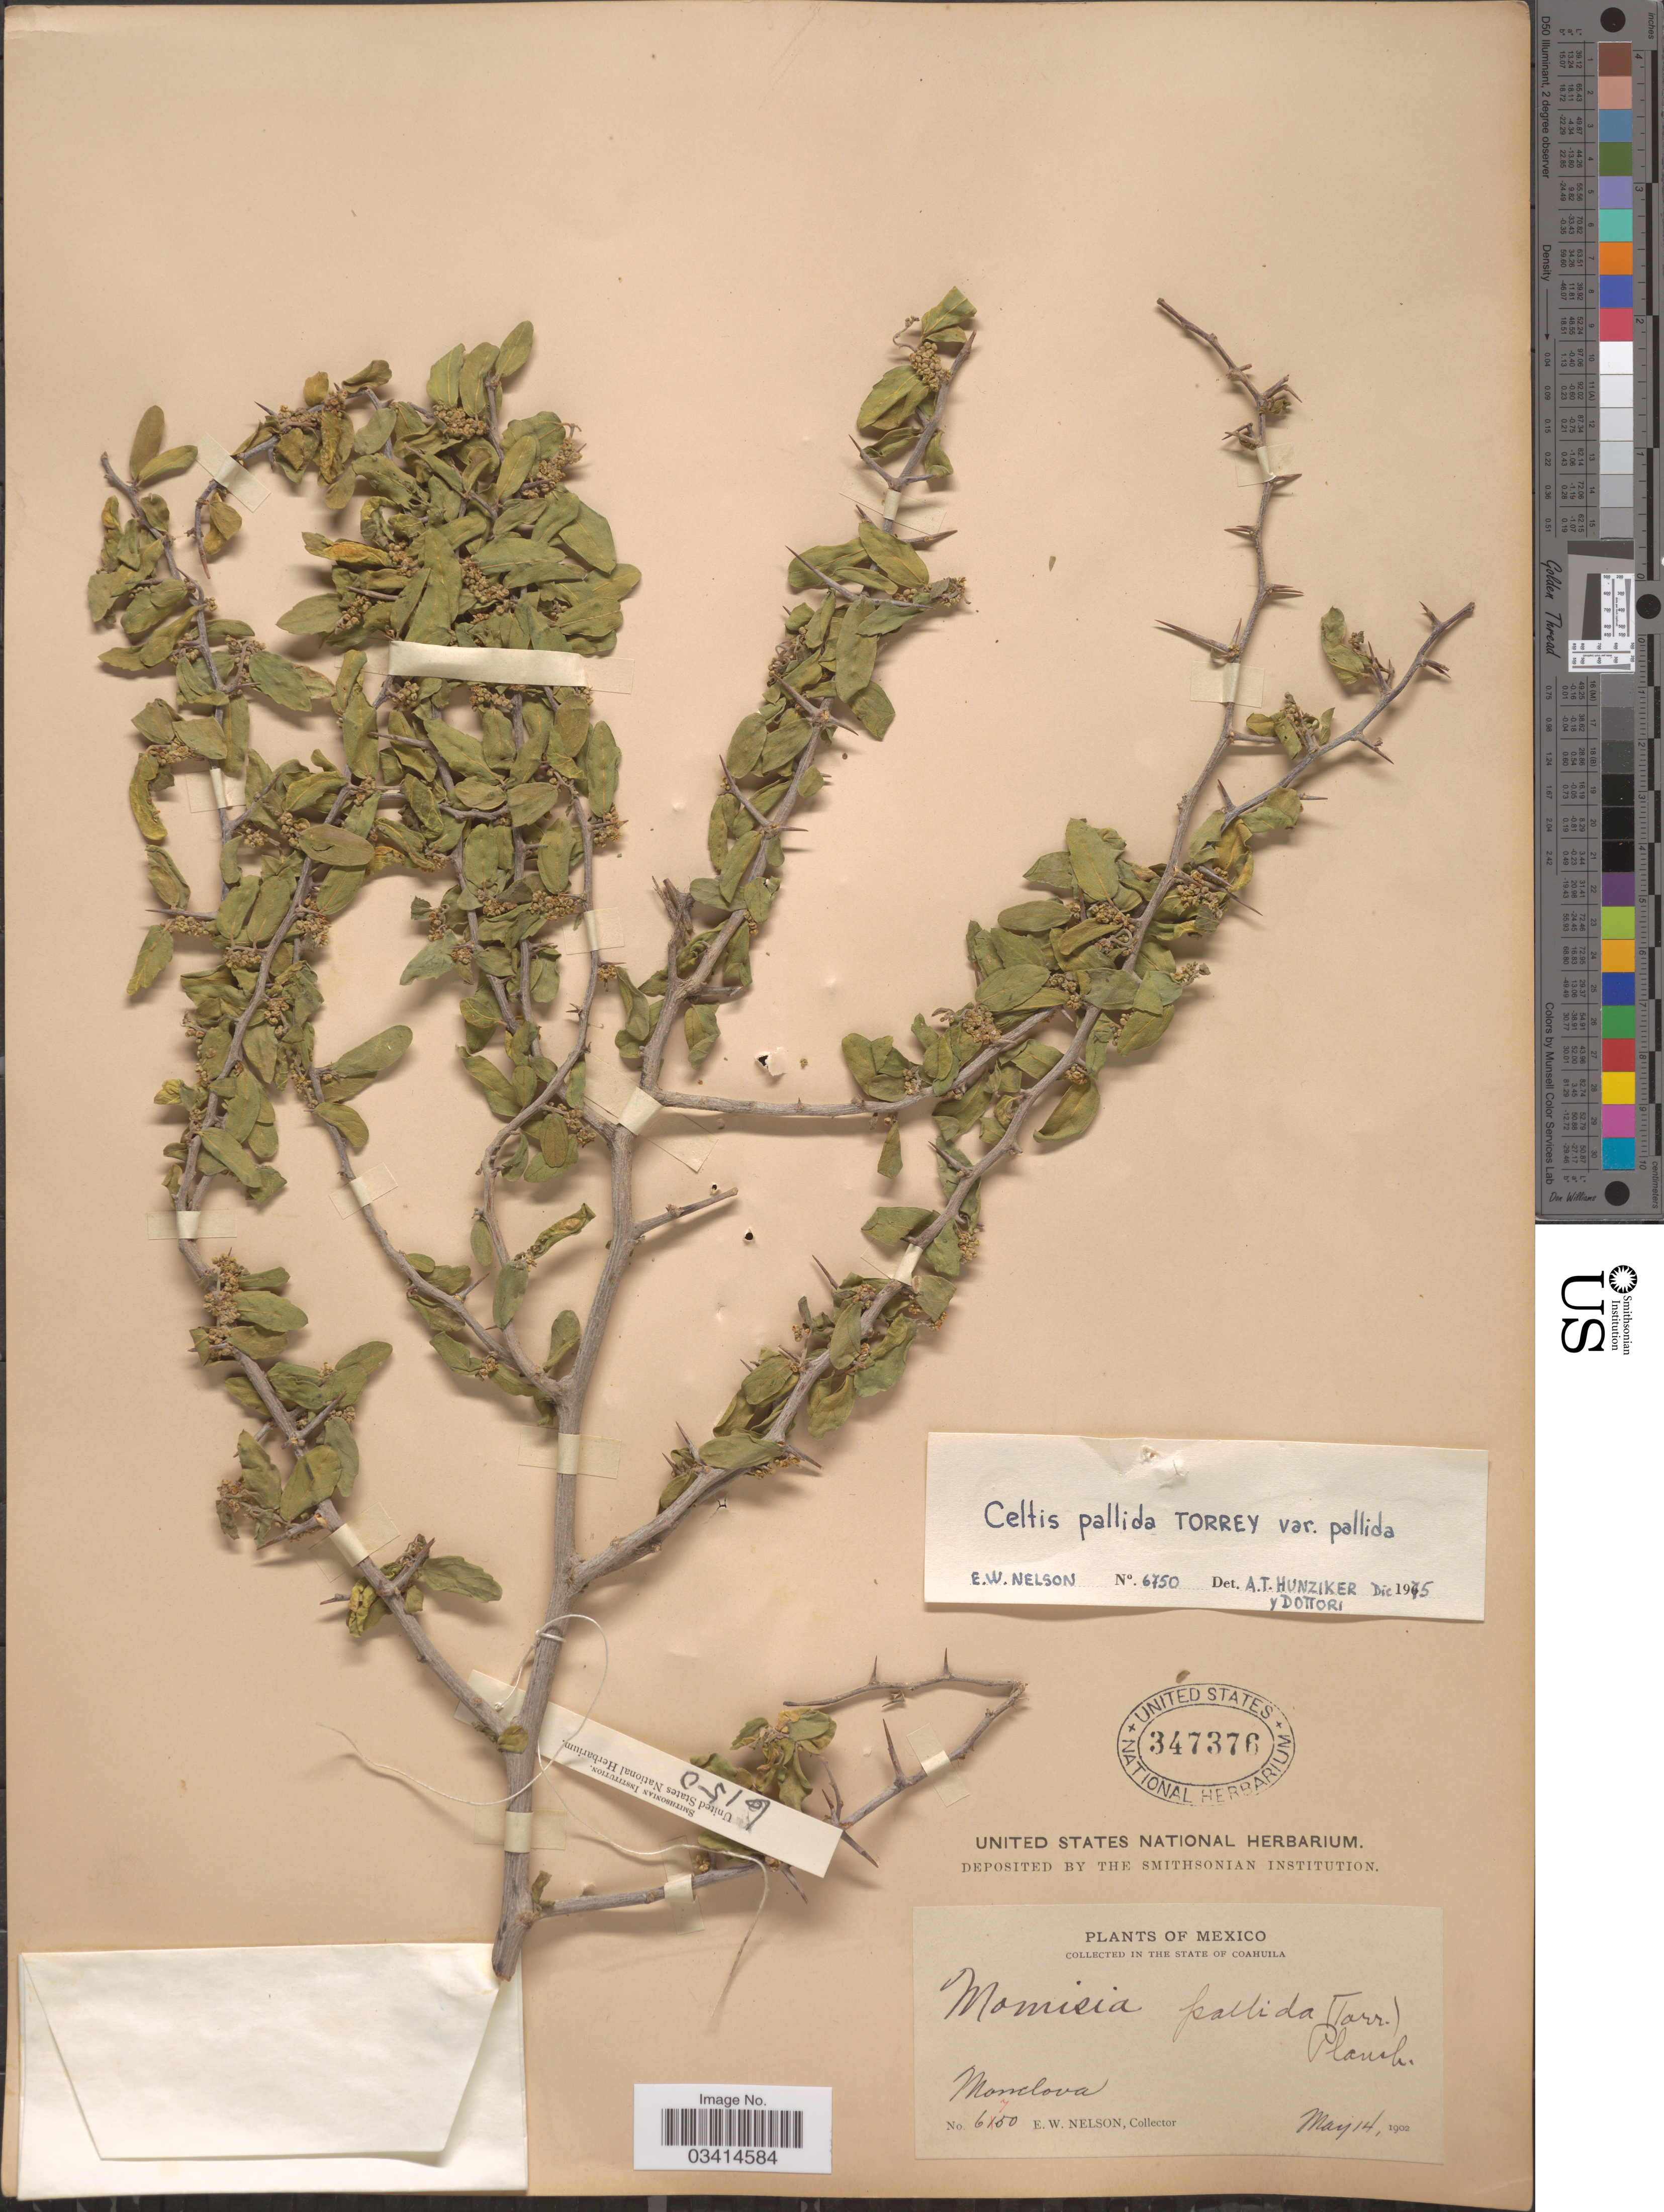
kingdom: Plantae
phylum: Tracheophyta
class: Magnoliopsida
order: Rosales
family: Cannabaceae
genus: Celtis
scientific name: Celtis pallida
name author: Torr. in Emory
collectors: E. W. Nelson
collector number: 6750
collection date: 1902-05-14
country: Mexico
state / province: Coahuila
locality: Monclova.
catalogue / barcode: US 347376